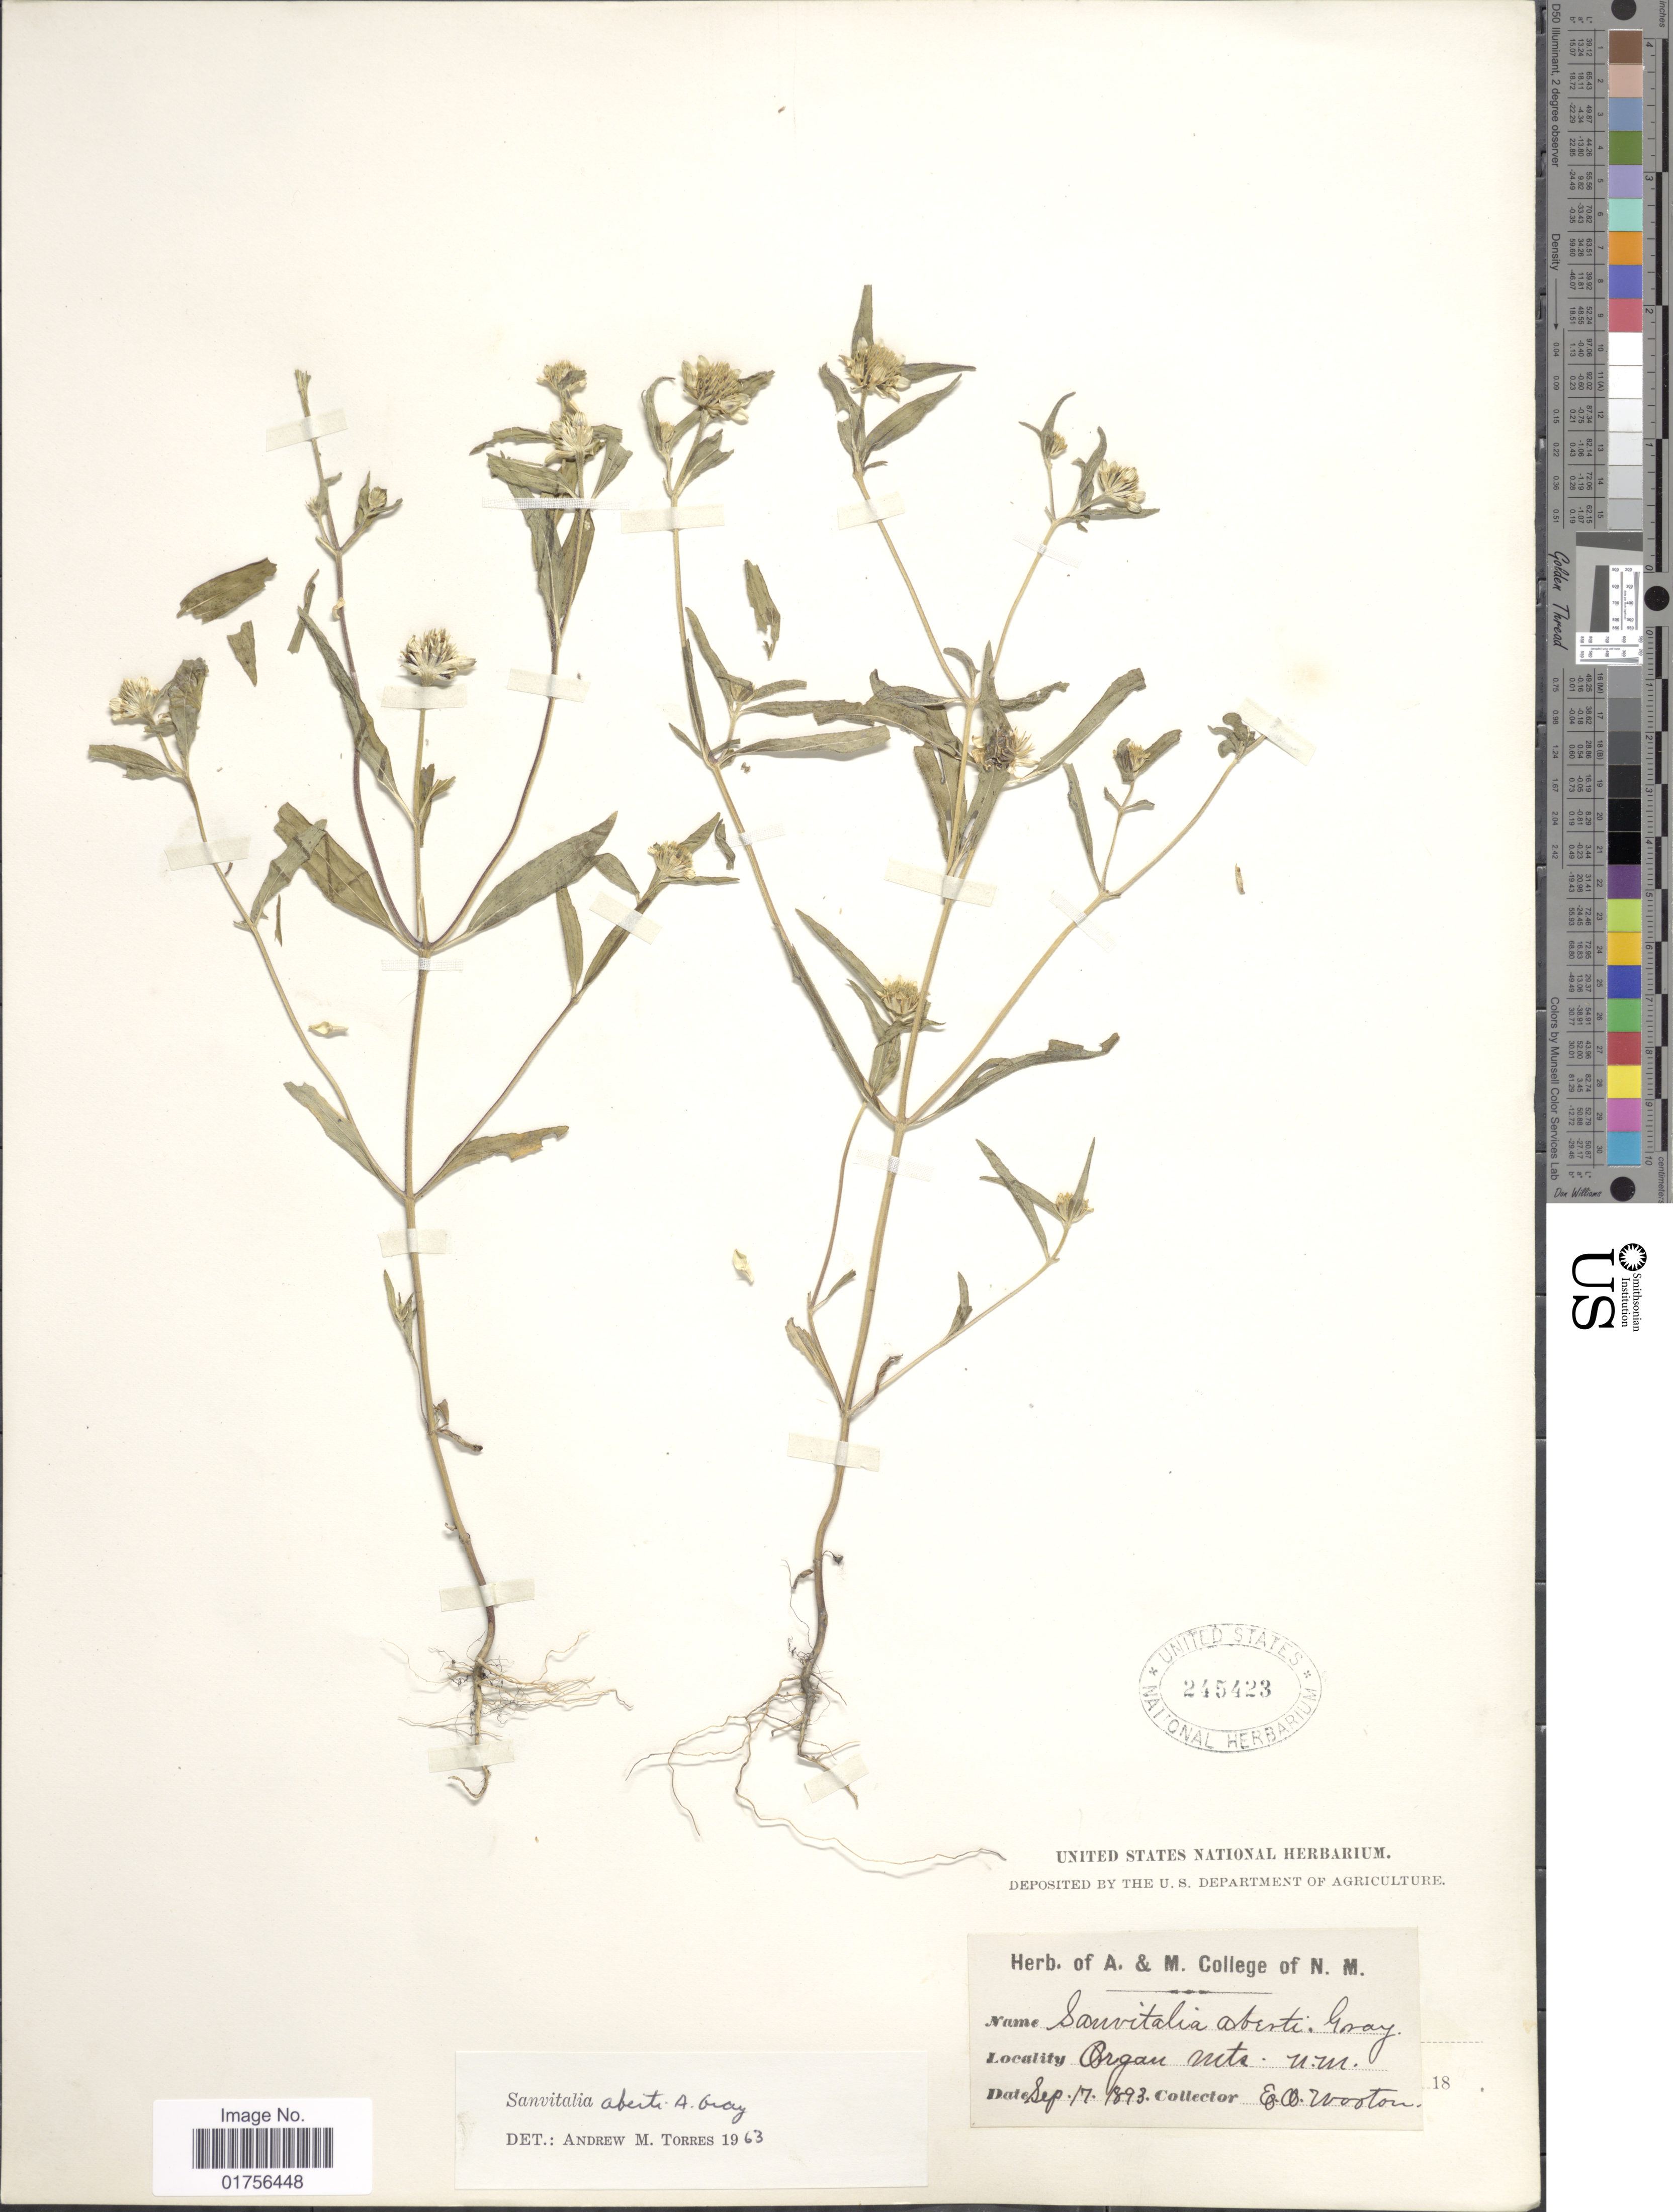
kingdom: Plantae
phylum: Tracheophyta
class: Magnoliopsida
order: Asterales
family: Asteraceae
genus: Sanvitalia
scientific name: Sanvitalia aberti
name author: A. Gray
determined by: Skibicki, Samuel V.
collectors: E. O. Wooton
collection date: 1893-09-17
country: United States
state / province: New Mexico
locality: Organ Mts., N. M.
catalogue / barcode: US 245423